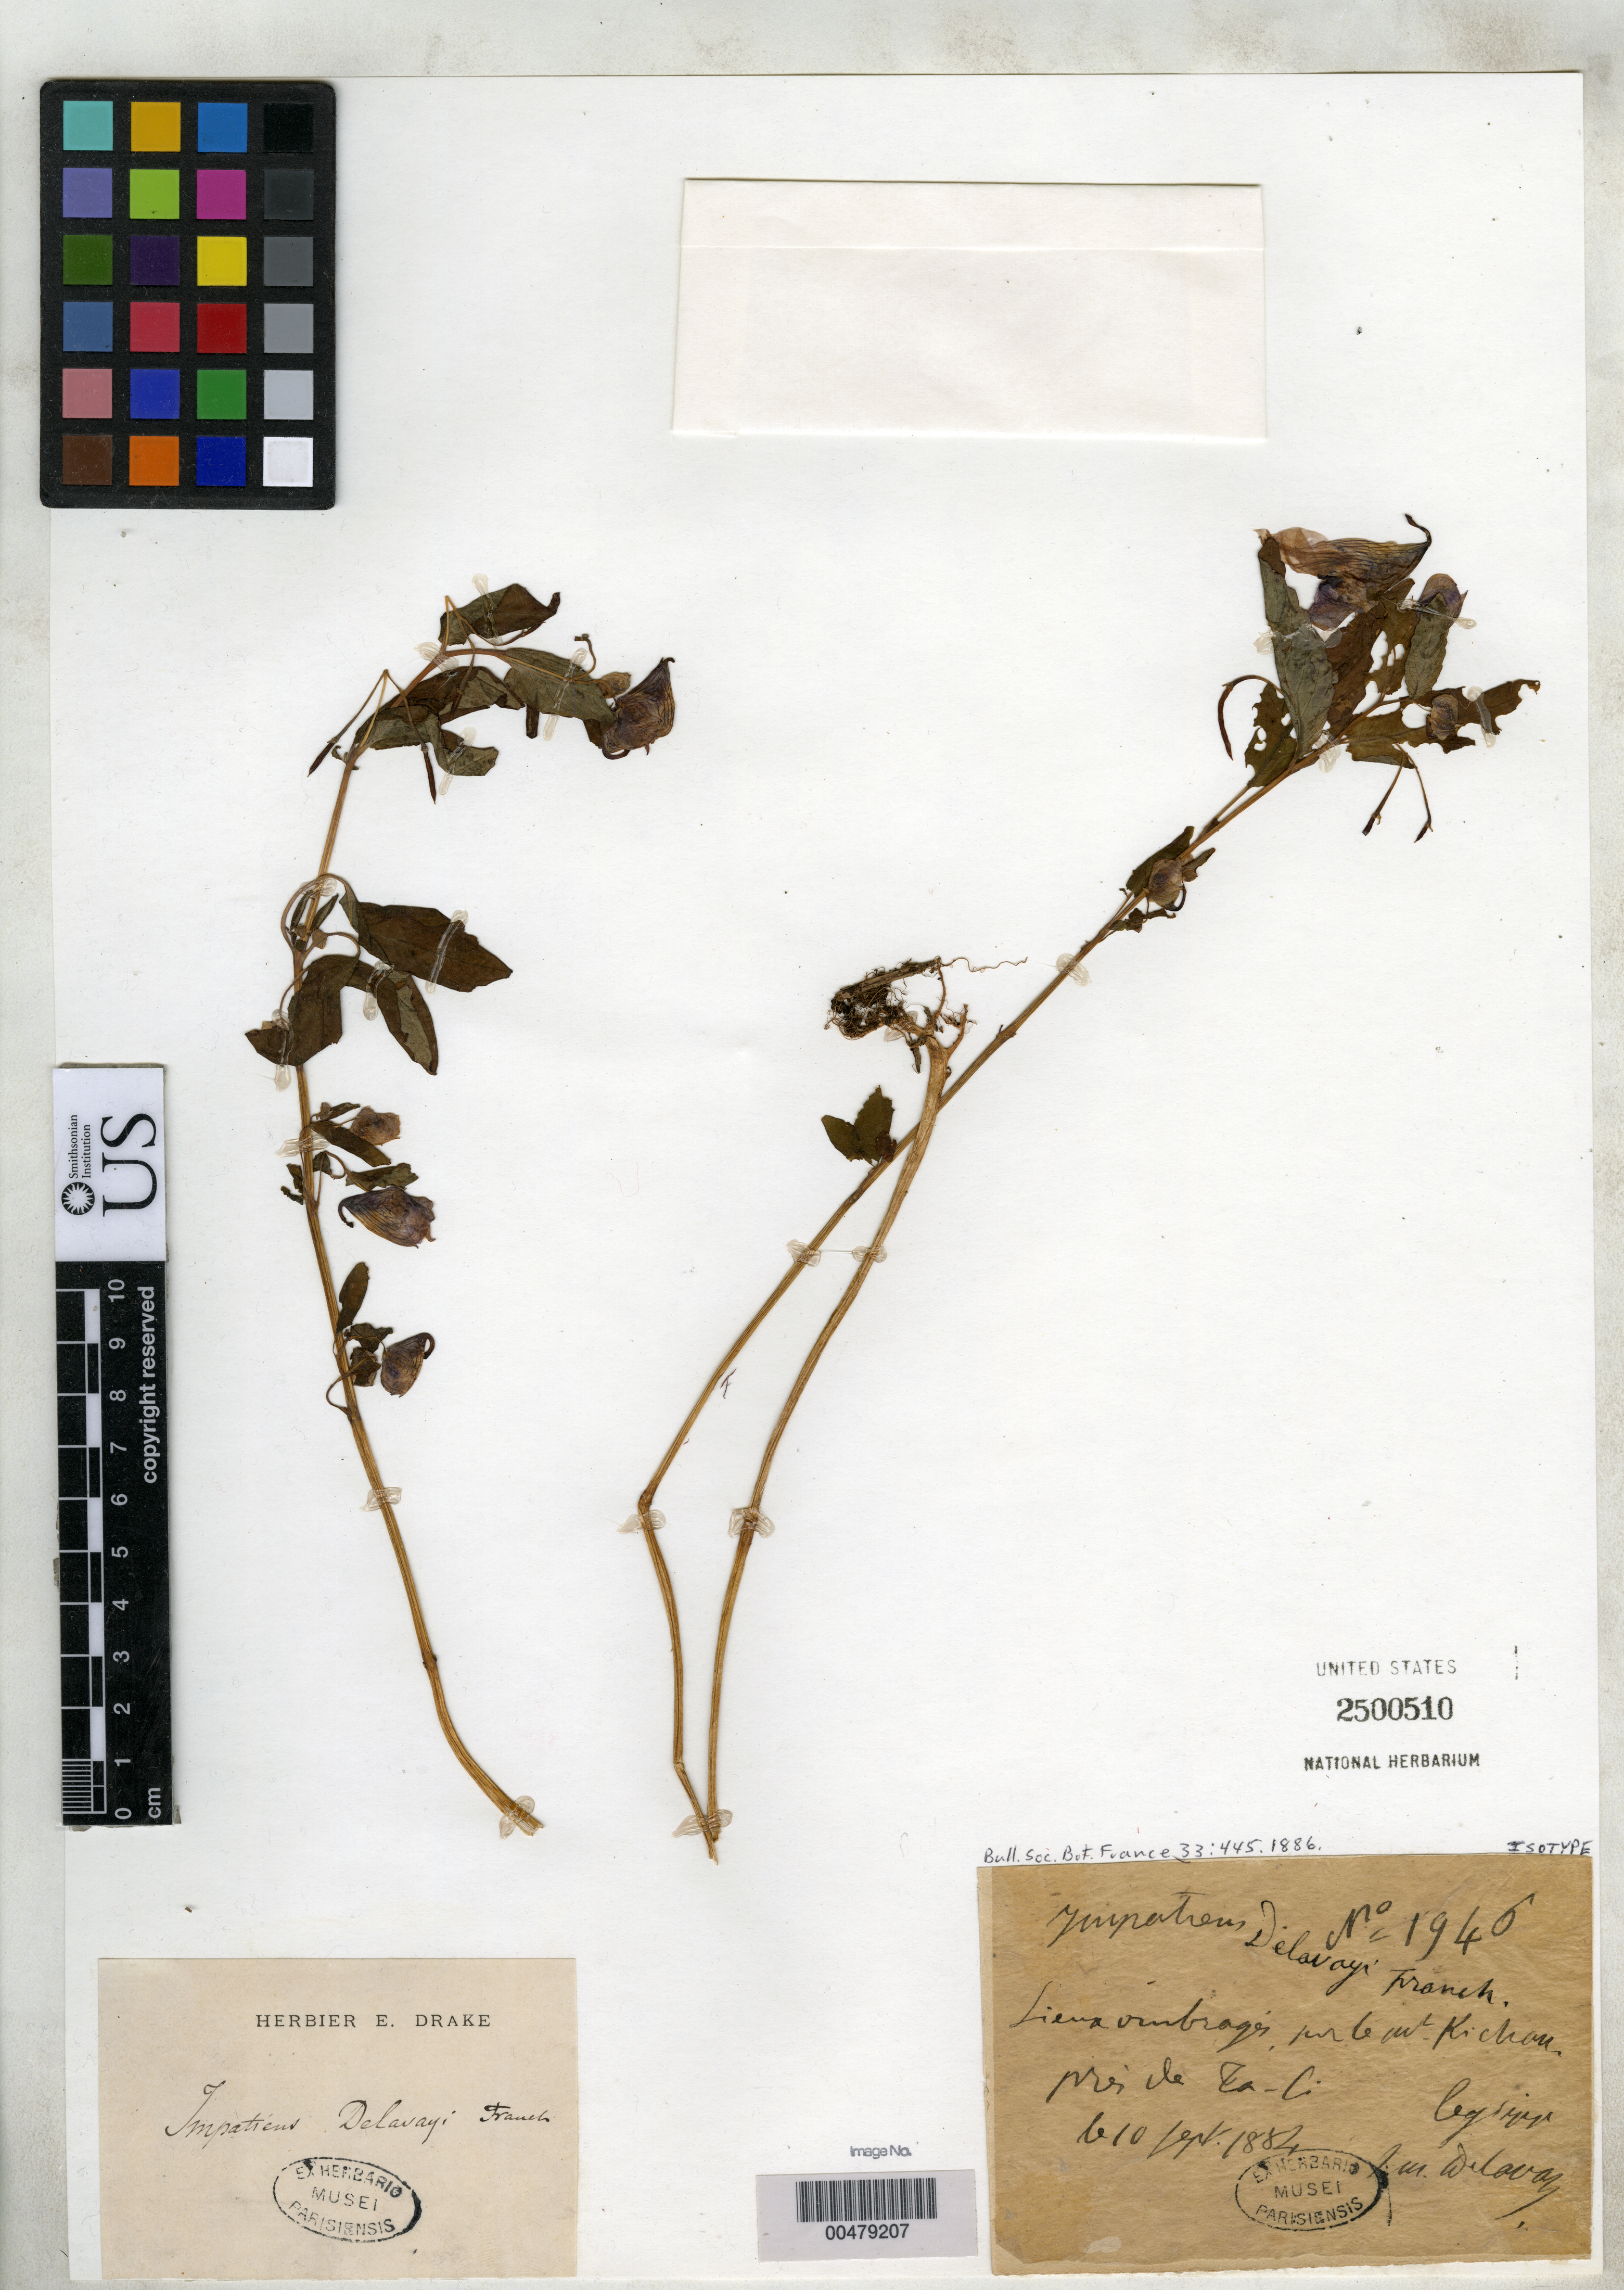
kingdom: Plantae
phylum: Tracheophyta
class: Magnoliopsida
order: Ericales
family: Balsaminaceae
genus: Impatiens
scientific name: Impatiens delavayi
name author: Franch.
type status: Isotype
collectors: P. Delavay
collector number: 1946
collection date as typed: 10 Sep 1885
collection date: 1885-09-10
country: China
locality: Ki-chan.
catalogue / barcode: US 2500510